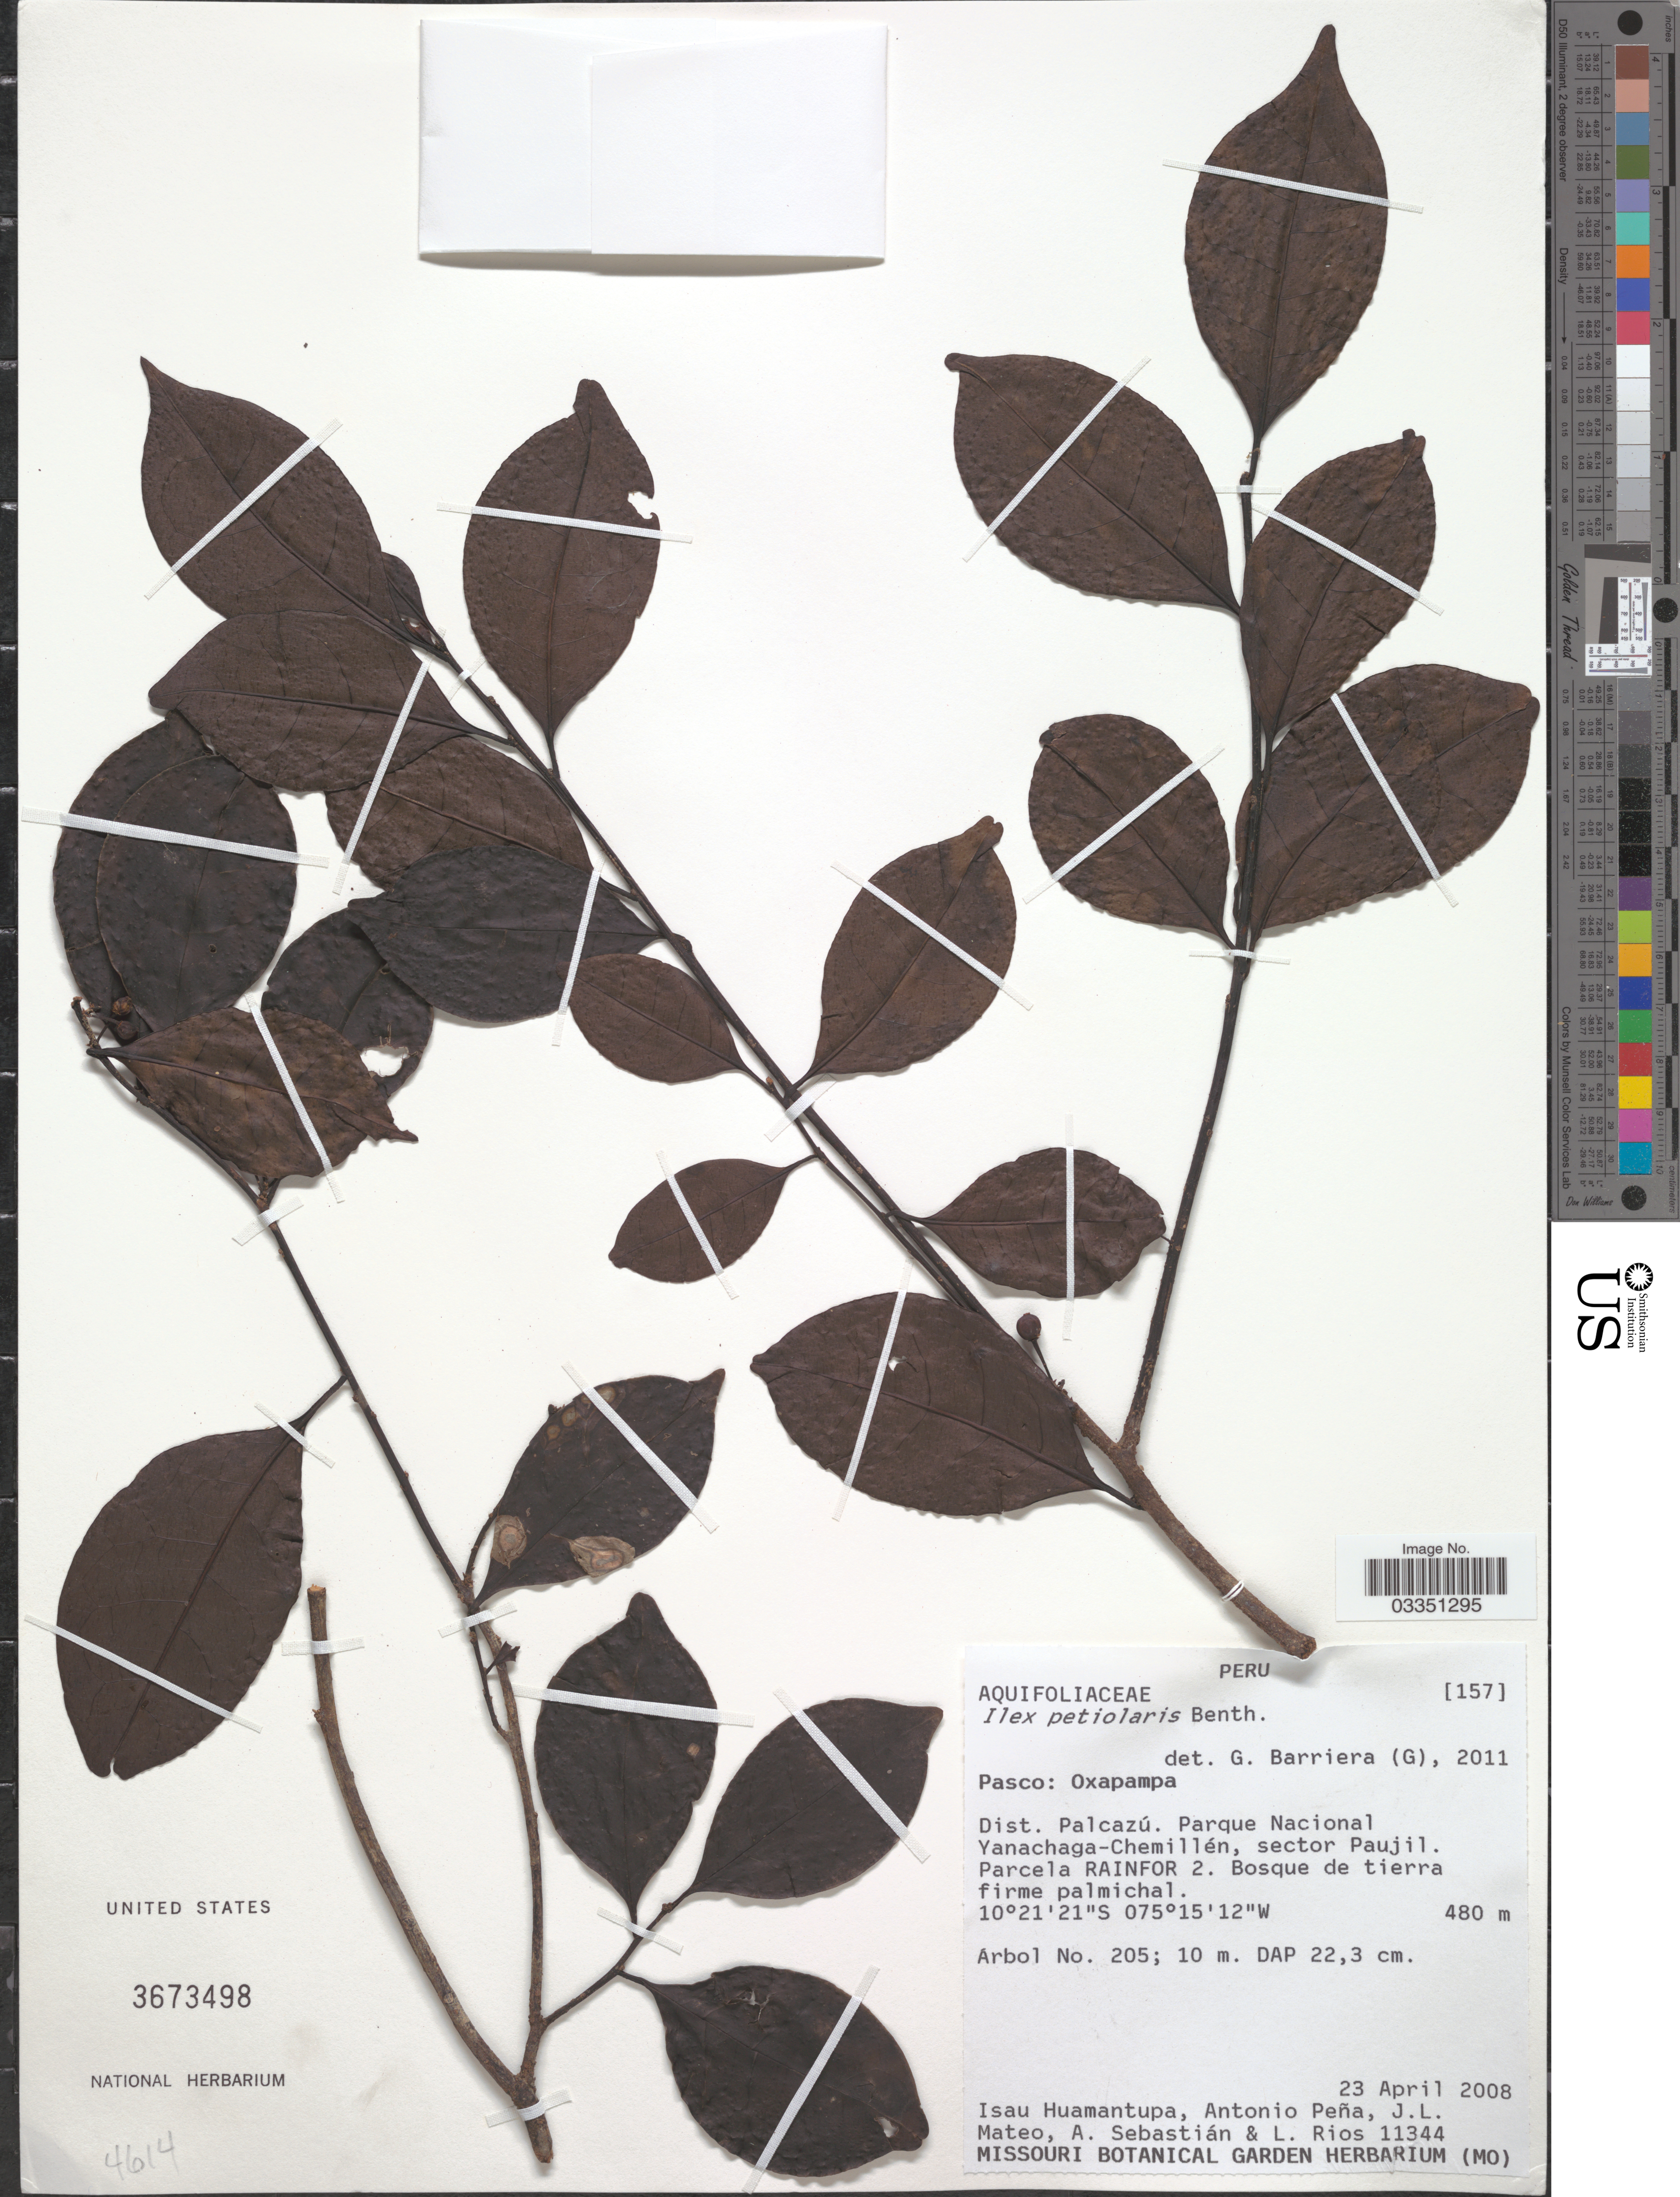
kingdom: Plantae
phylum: Tracheophyta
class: Magnoliopsida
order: Aquifoliales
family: Aquifoliaceae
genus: Ilex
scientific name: Ilex petiolaris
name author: Benth.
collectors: I. Huamantupa, A. Pena, J. Mateo, A. Sebastian & L. Rios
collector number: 11344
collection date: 2008-04-23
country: Peru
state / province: Pasco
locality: Oxapampa. Dist. Palcazú. Parque Nacional Yanachaga-Chemillén, sector Paujil. Parcela RAINFOR 2.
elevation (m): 480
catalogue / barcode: US 3673498